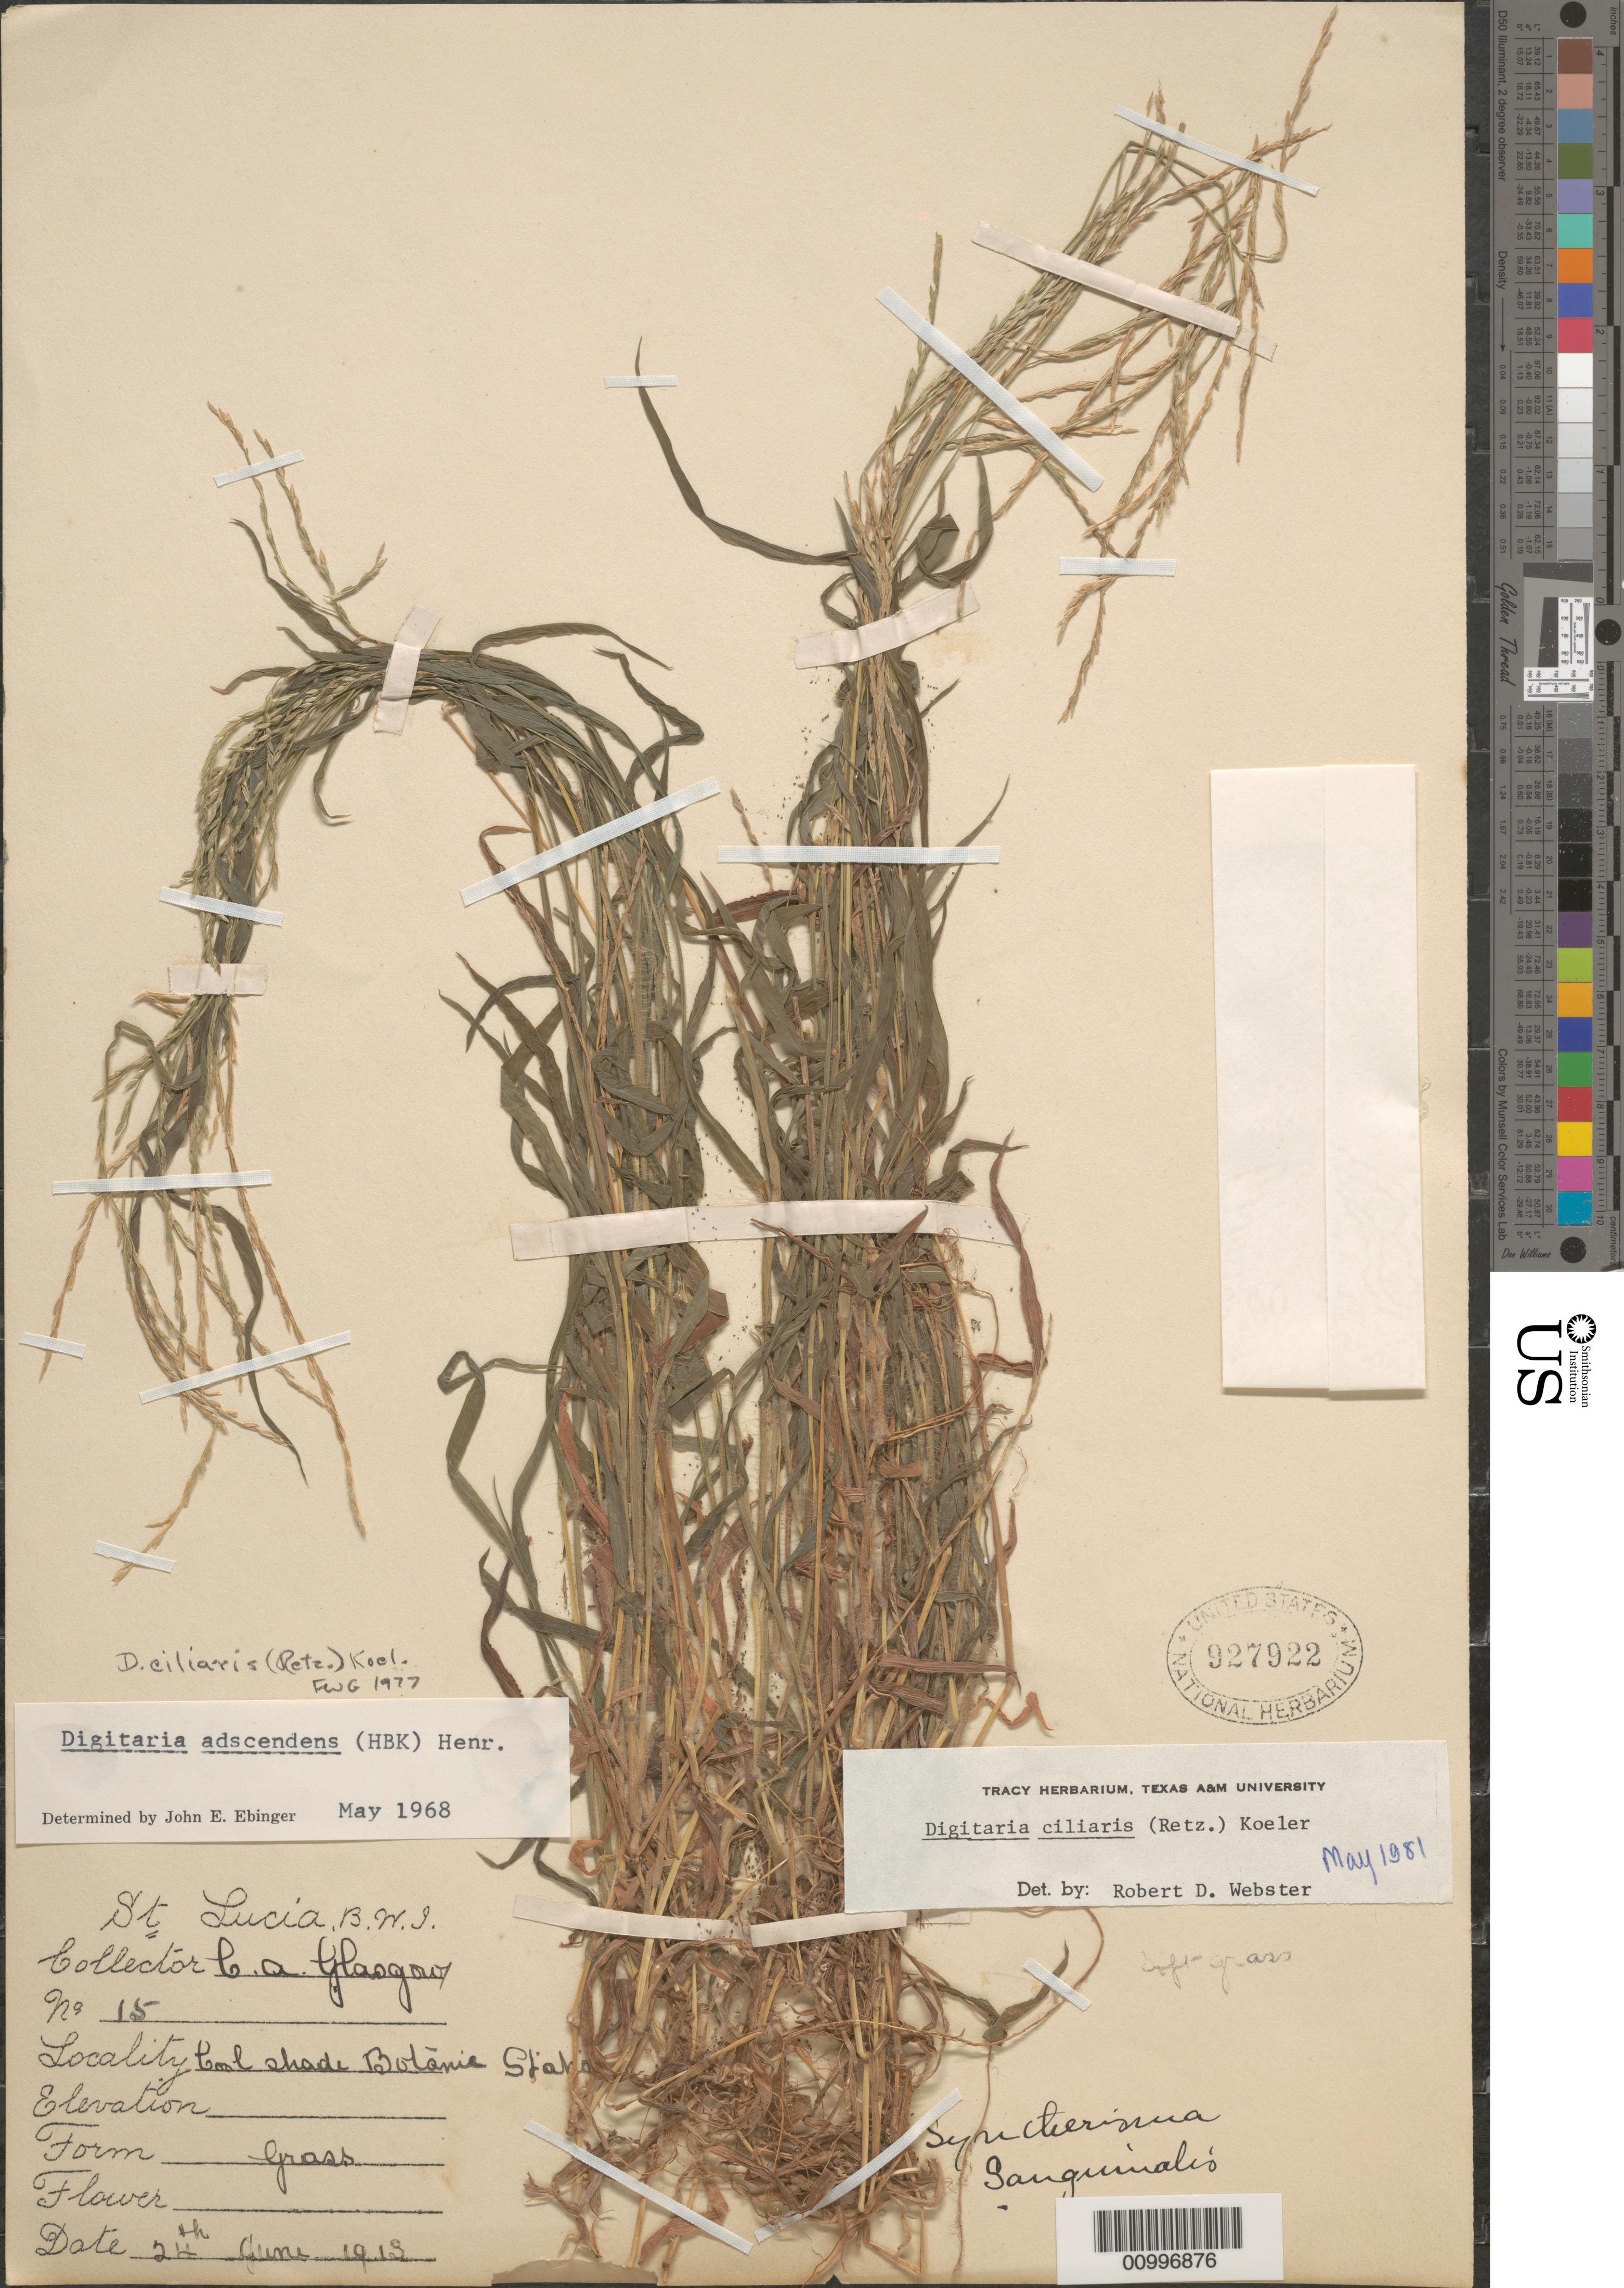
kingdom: Plantae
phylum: Tracheophyta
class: Liliopsida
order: Poales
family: Poaceae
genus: Digitaria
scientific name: Digitaria ciliaris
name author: (Retz.) Koeler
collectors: L. Glasgow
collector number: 15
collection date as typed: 25 Jun 1913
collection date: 1913-06-25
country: St. Lucia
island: St. Lucia I.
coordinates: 0 N, 0 E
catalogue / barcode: US 927922